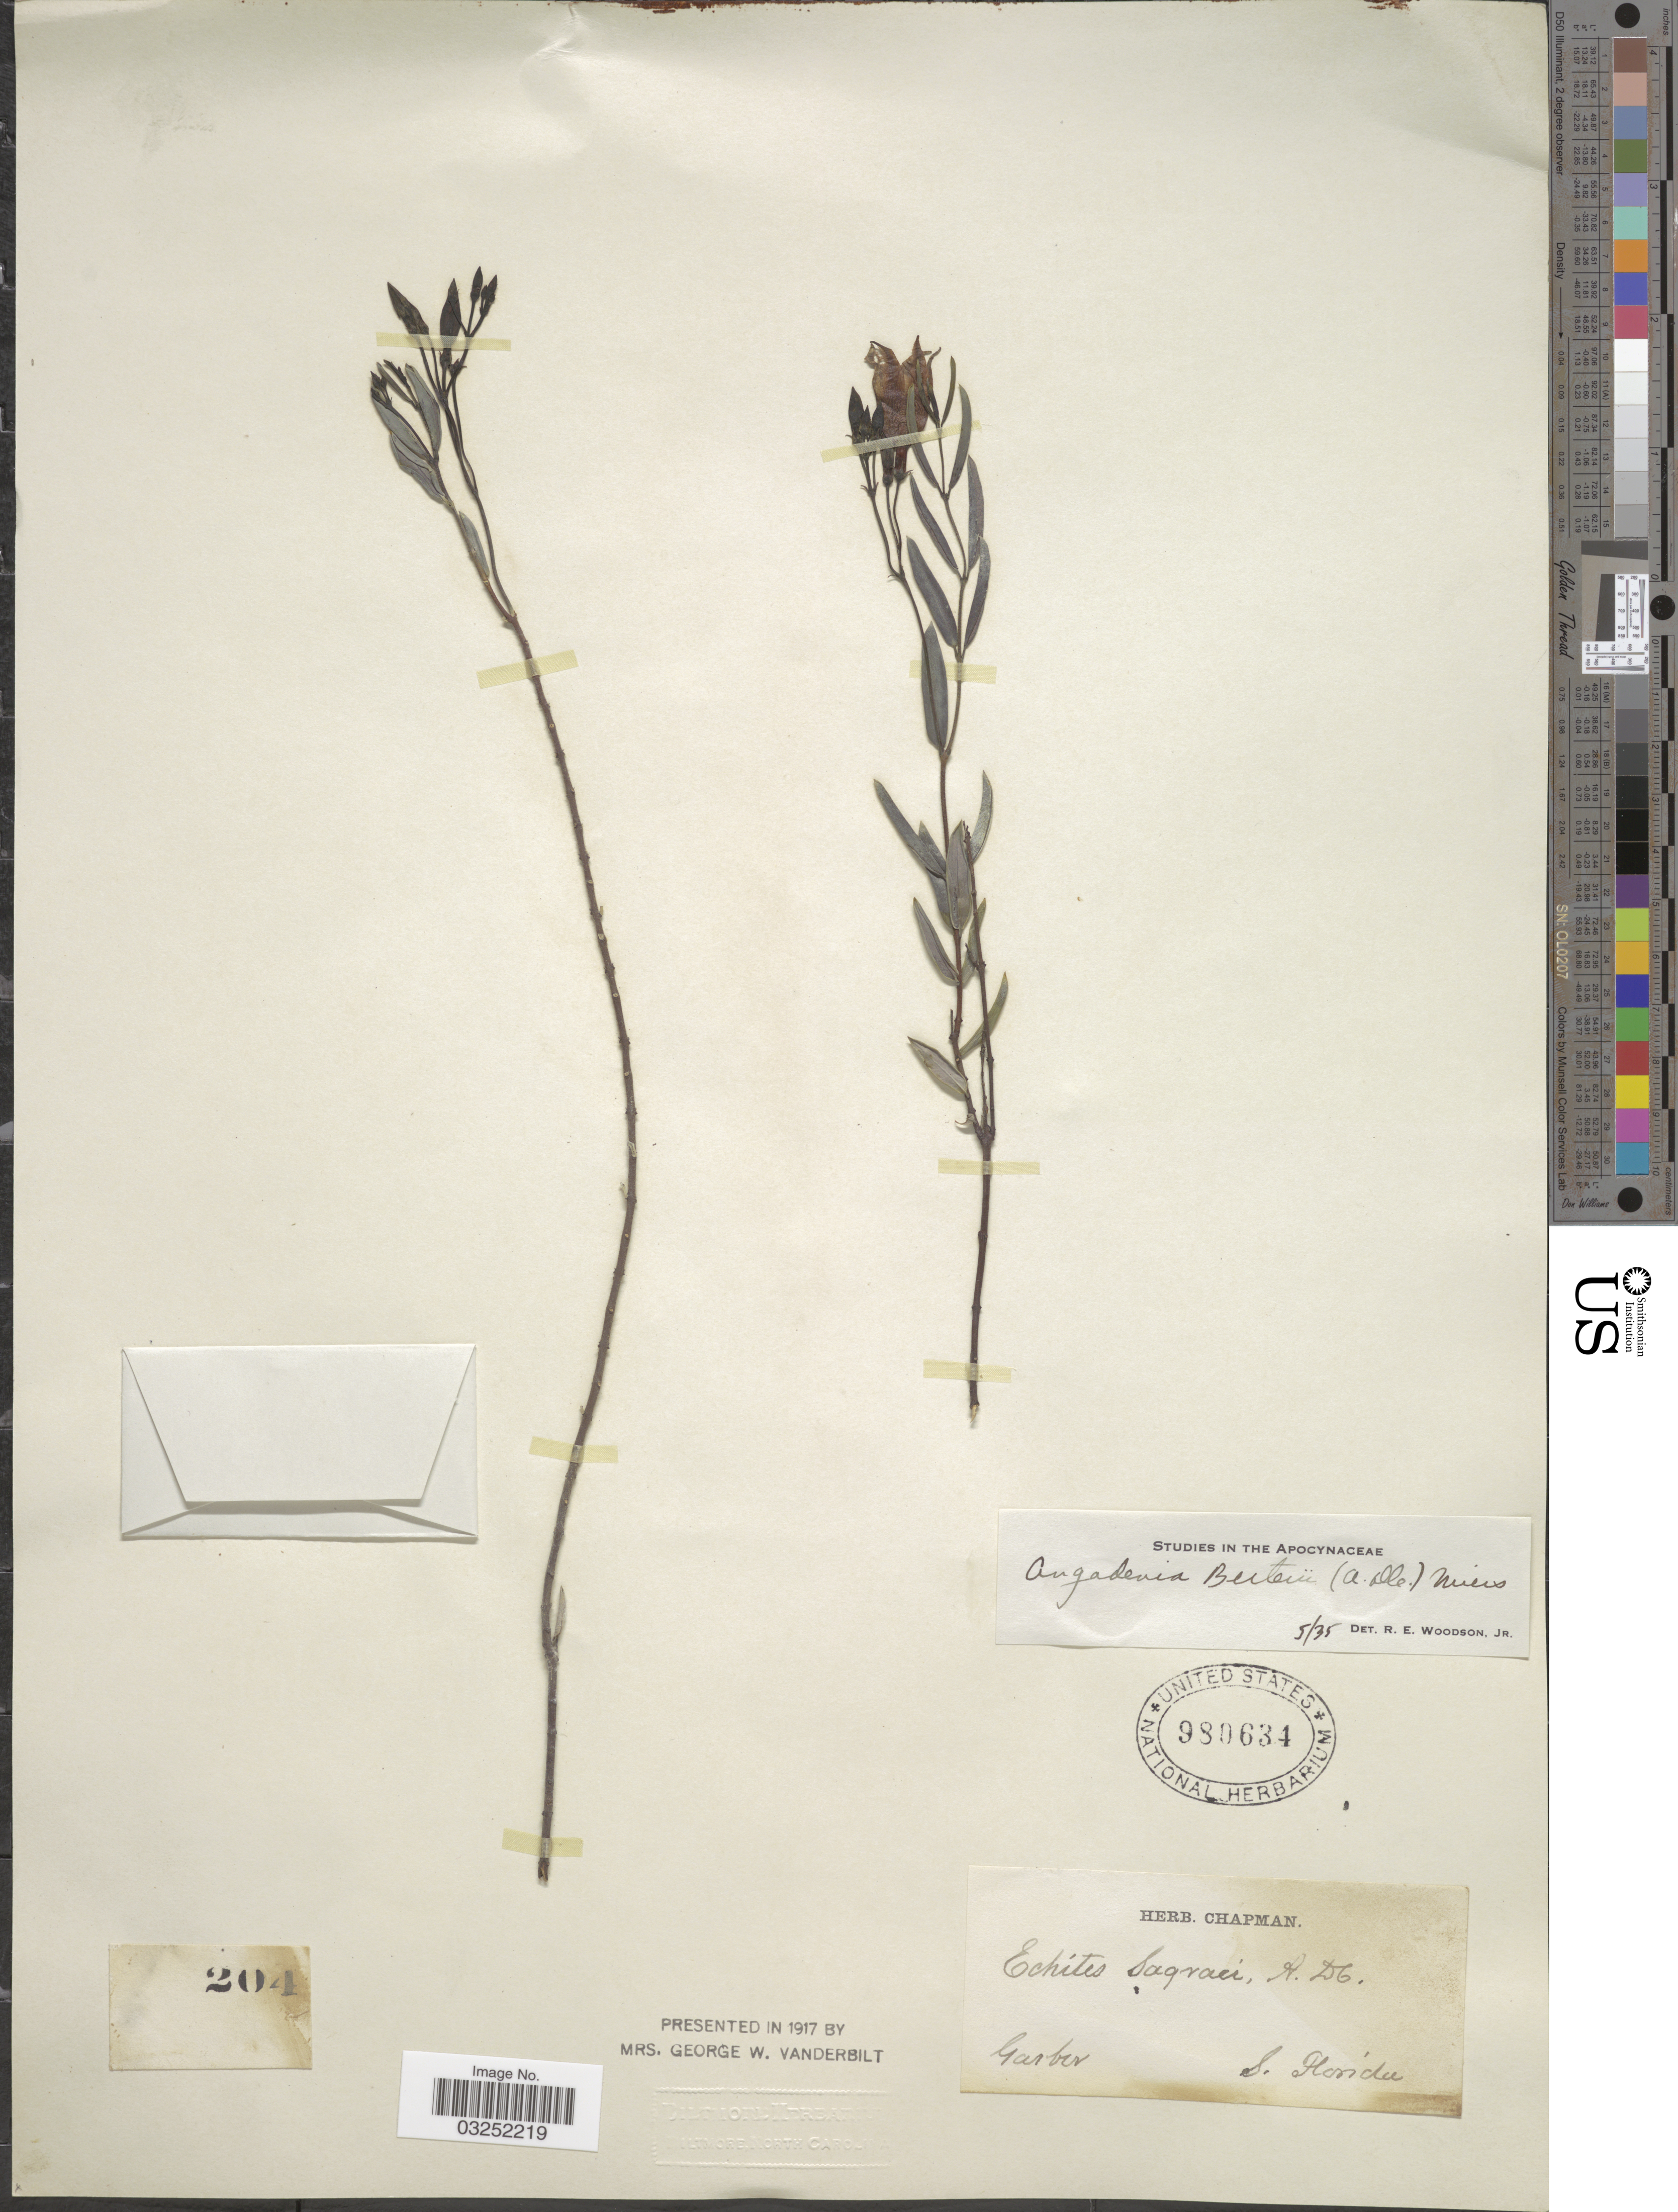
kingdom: Plantae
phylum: Tracheophyta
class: Magnoliopsida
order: Gentianales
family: Apocynaceae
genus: Angadenia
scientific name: Angadenia berteroi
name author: (A. DC.) Miers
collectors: -- Garber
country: United States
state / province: Florida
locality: S. Florida.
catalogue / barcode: US 980634